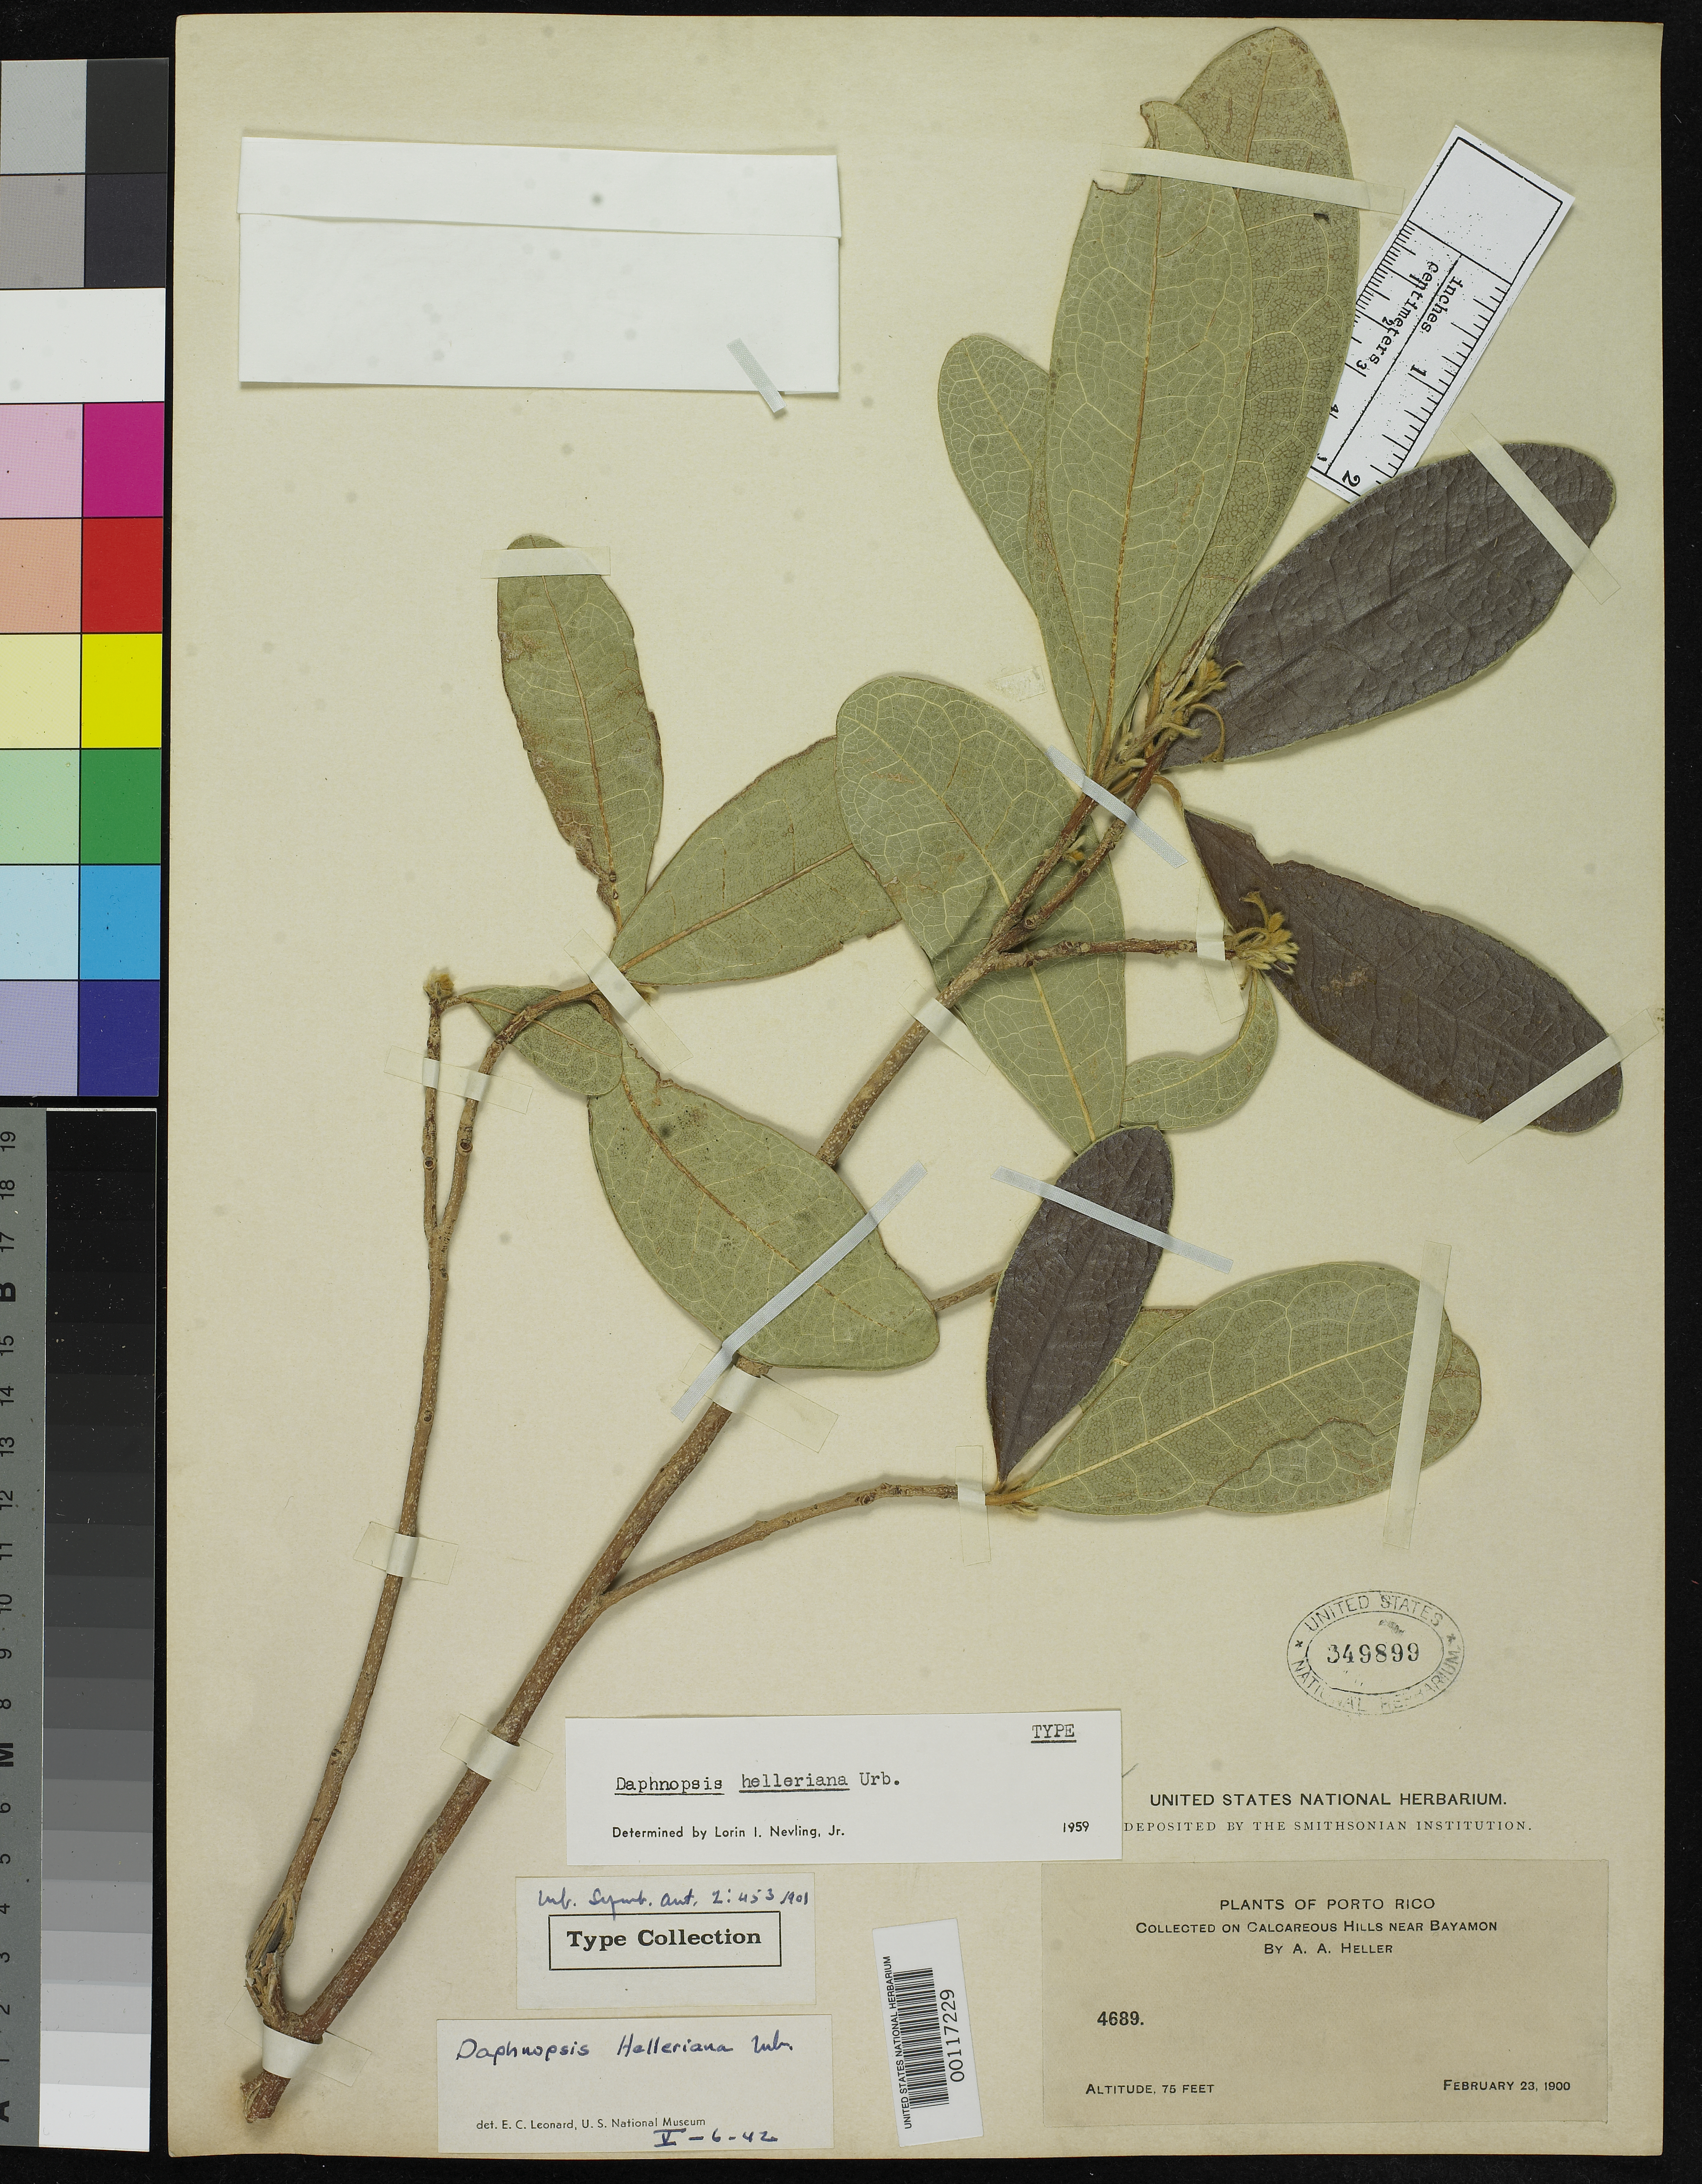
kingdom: Plantae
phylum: Tracheophyta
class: Magnoliopsida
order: Malvales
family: Thymelaeaceae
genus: Daphnopsis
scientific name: Daphnopsis helleriana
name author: Urb.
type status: Isotype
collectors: A. A. Heller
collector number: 4689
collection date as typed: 23 Feb 1900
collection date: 1900-02-23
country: Puerto Rico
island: Greater Antilles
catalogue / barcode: US 349899